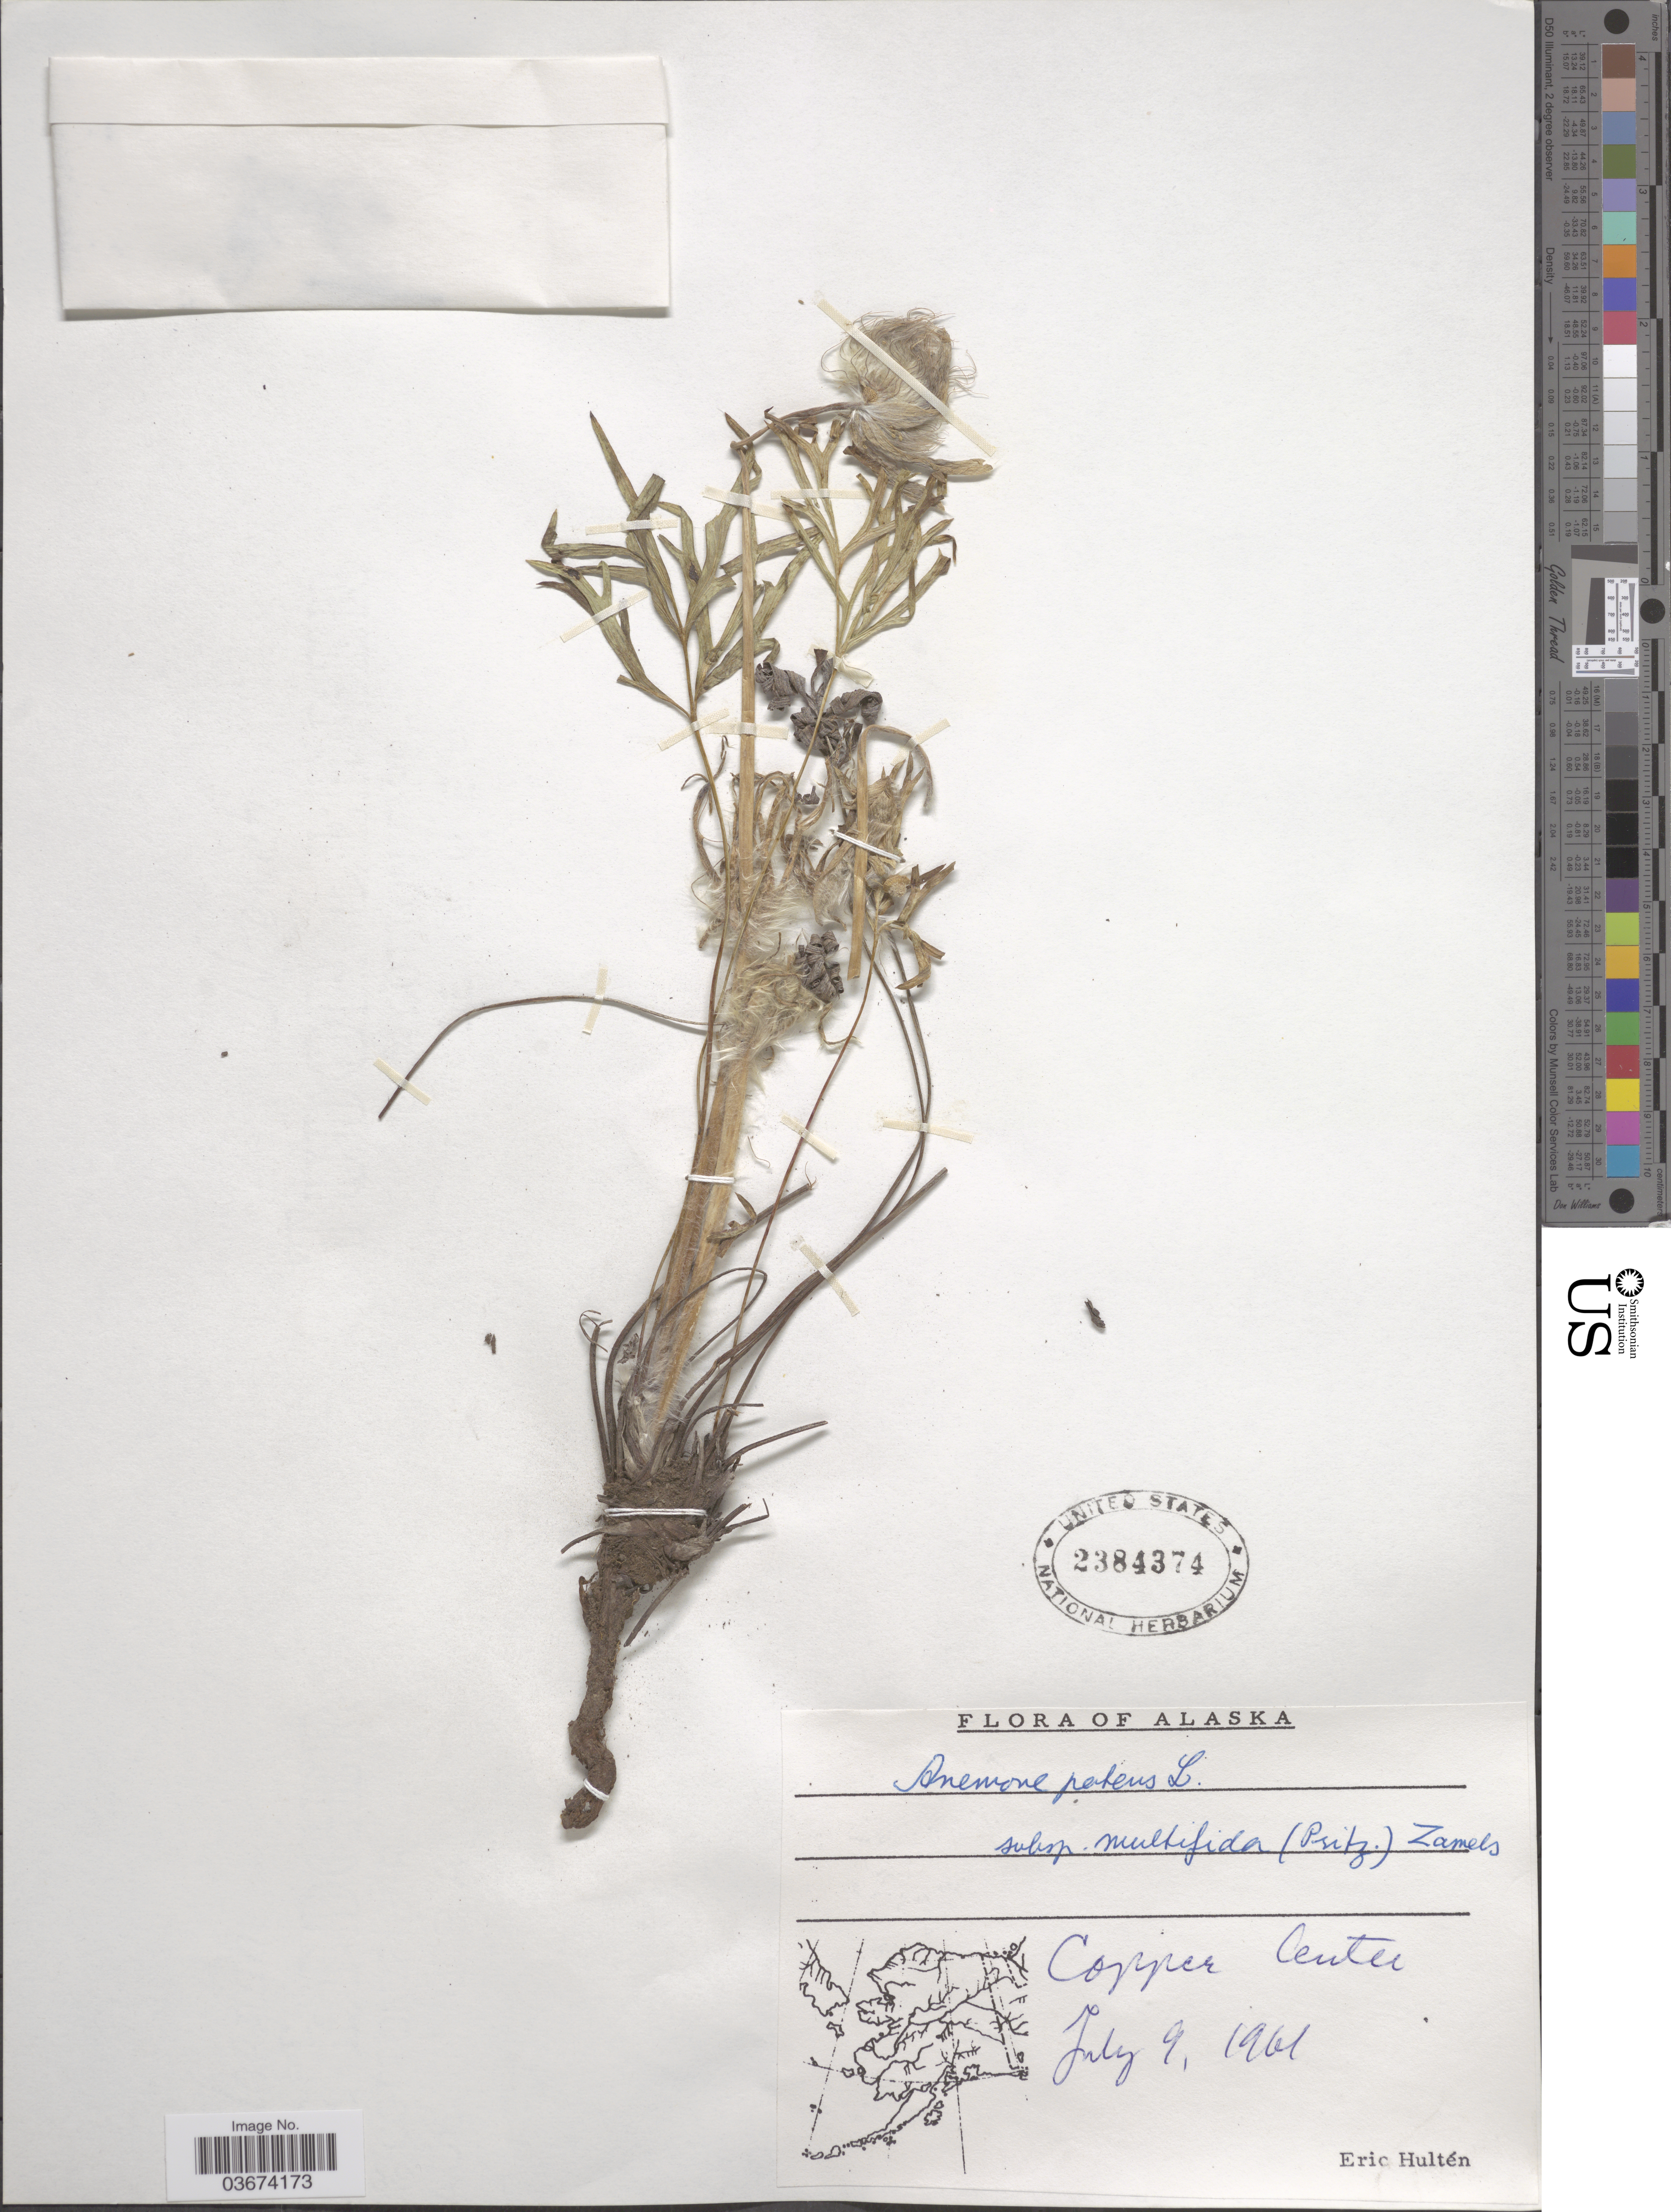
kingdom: Plantae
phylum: Tracheophyta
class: Magnoliopsida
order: Ranunculales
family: Ranunculaceae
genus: Pulsatilla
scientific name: Pulsatilla nuttalliana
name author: (DC.) Bercht. & J. Presl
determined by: Strong, Mark T., (BOT), Smithsonian Institution - National Museum of Natural History (UNITED STATES)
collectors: E. G. Hultén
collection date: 1961-07-09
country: United States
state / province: Alaska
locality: Copper Center.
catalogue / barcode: US 2384374